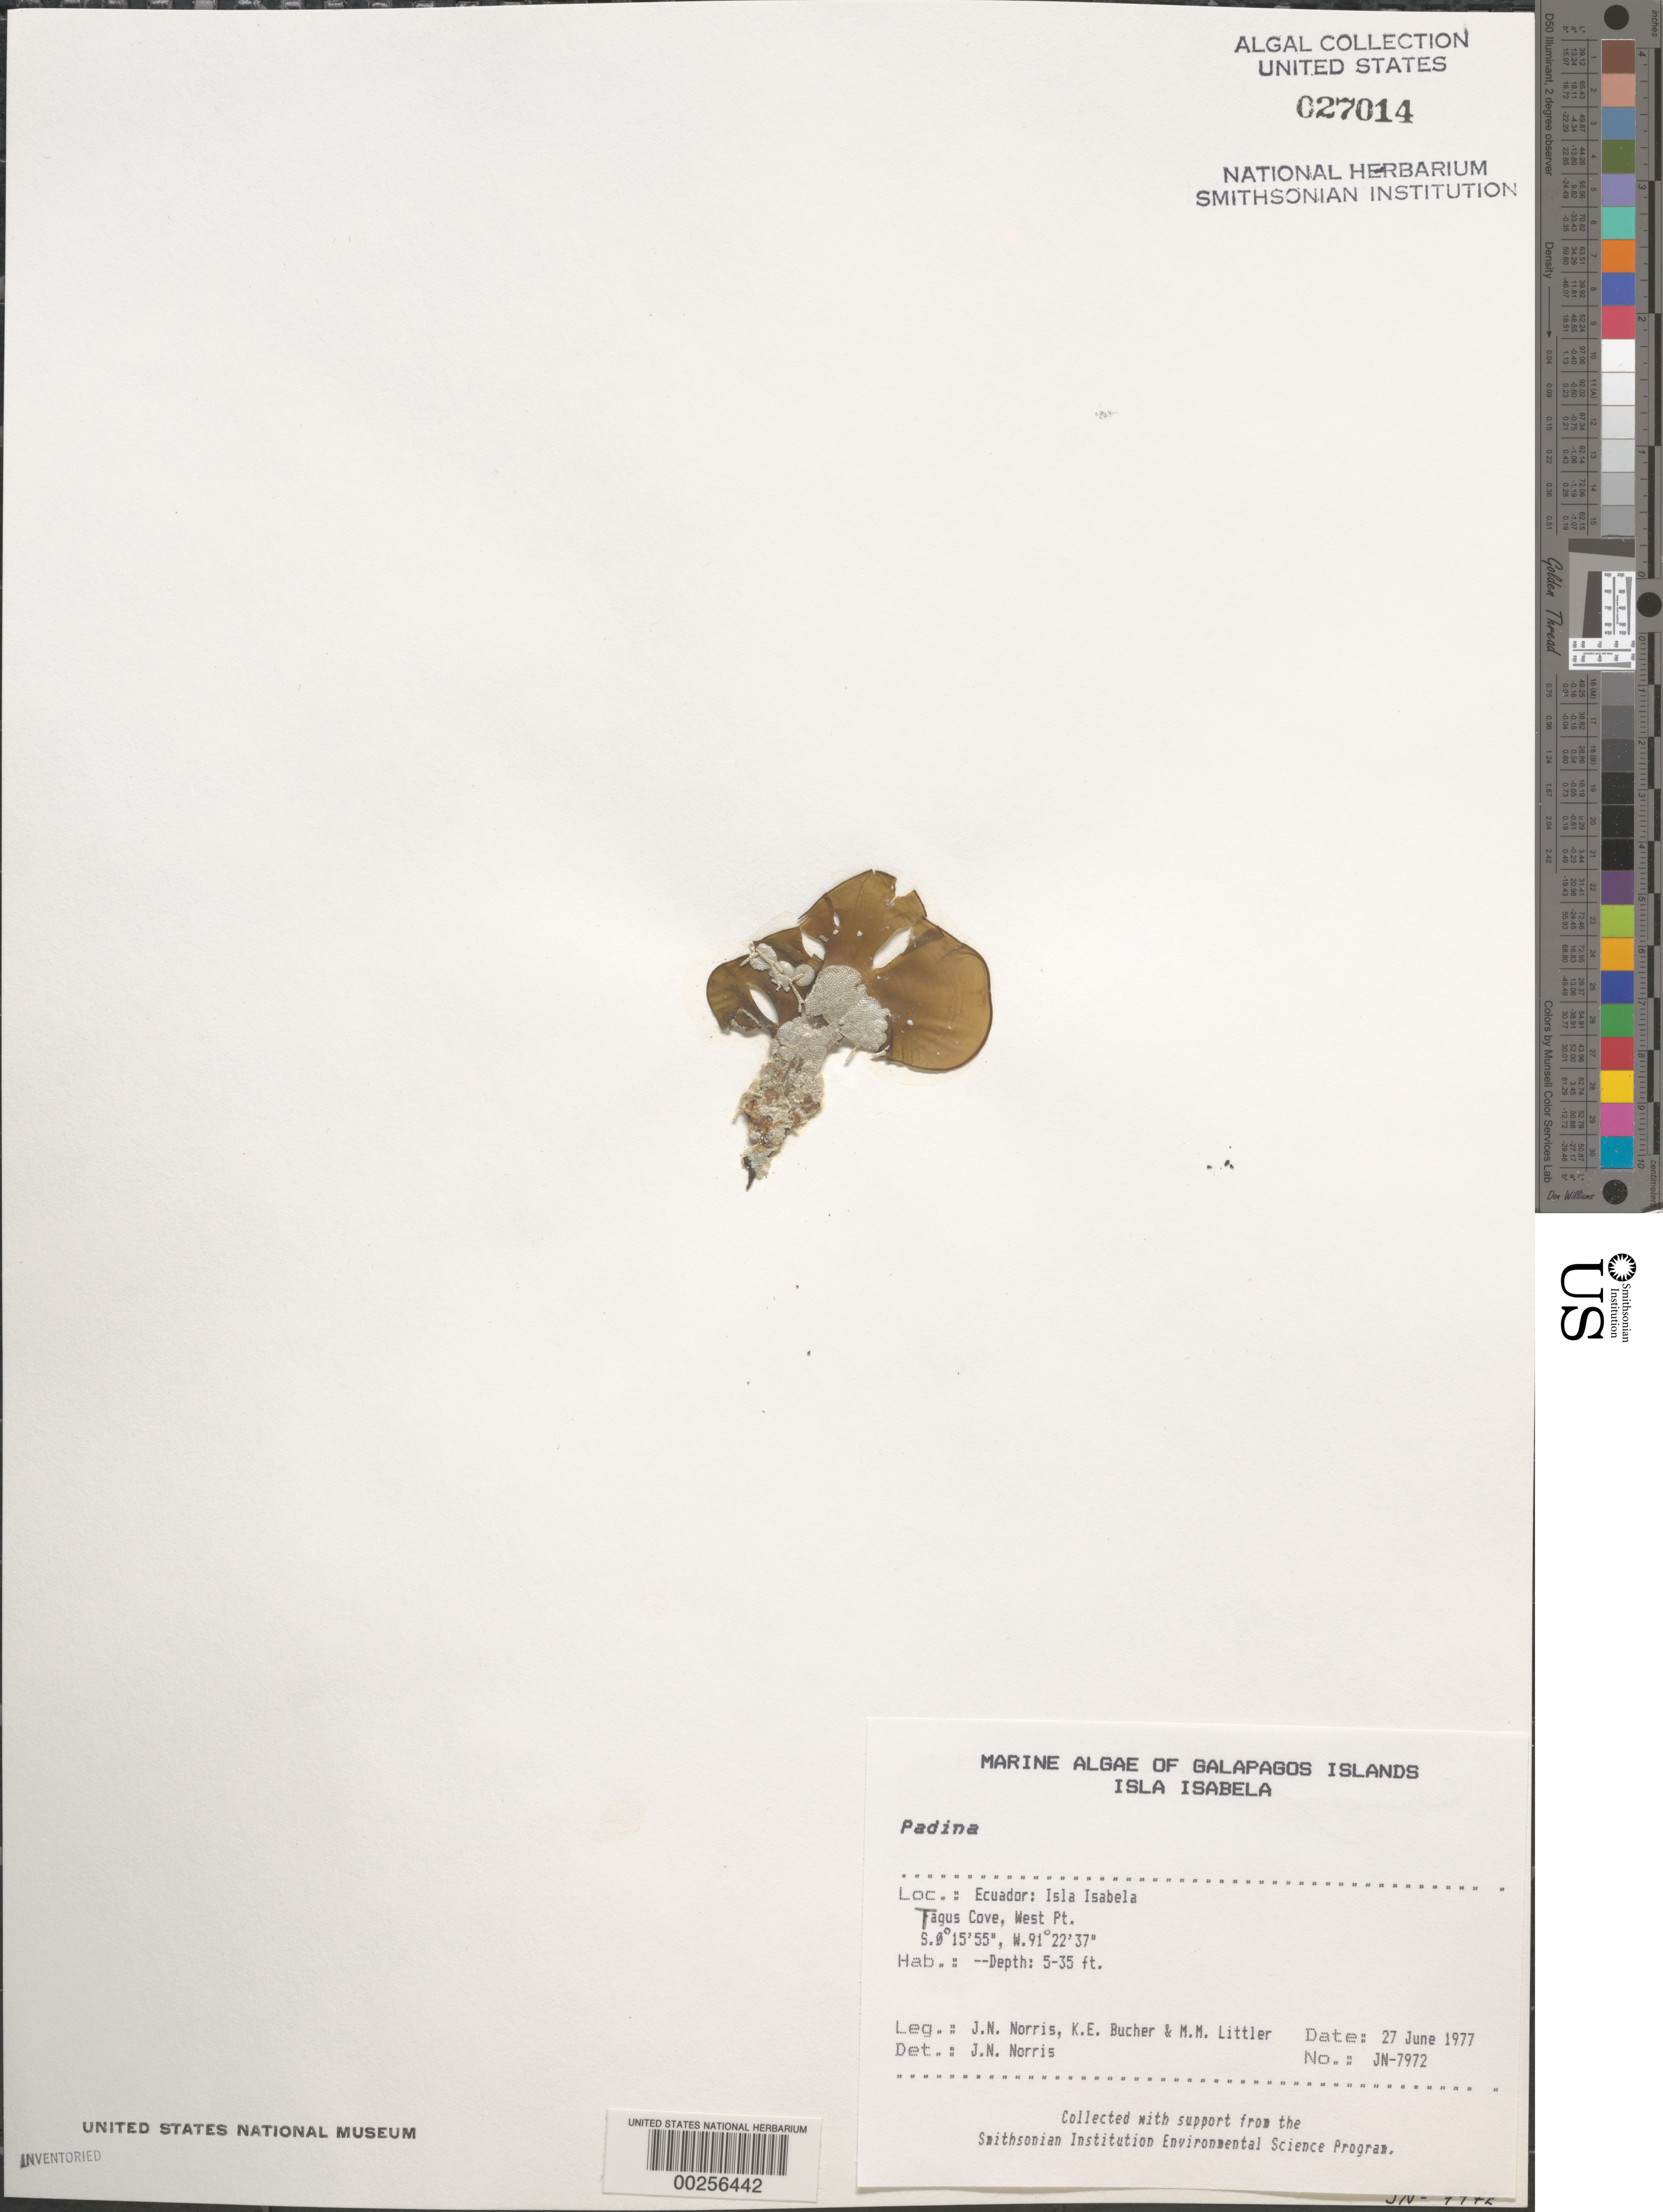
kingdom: Chromista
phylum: Ochrophyta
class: Phaeophyceae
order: Dictyotales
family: Dictyotaceae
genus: Padina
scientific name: Padina sp.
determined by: Norris, James N.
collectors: J. N. Norris, K. E. Bucher & M. M. Littler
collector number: JN-7972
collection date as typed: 27 Jun 1977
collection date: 1977-06-27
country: Ecuador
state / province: Colón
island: Isabela [Albemarle]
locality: Tagus Cove, West Point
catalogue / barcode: US 27014